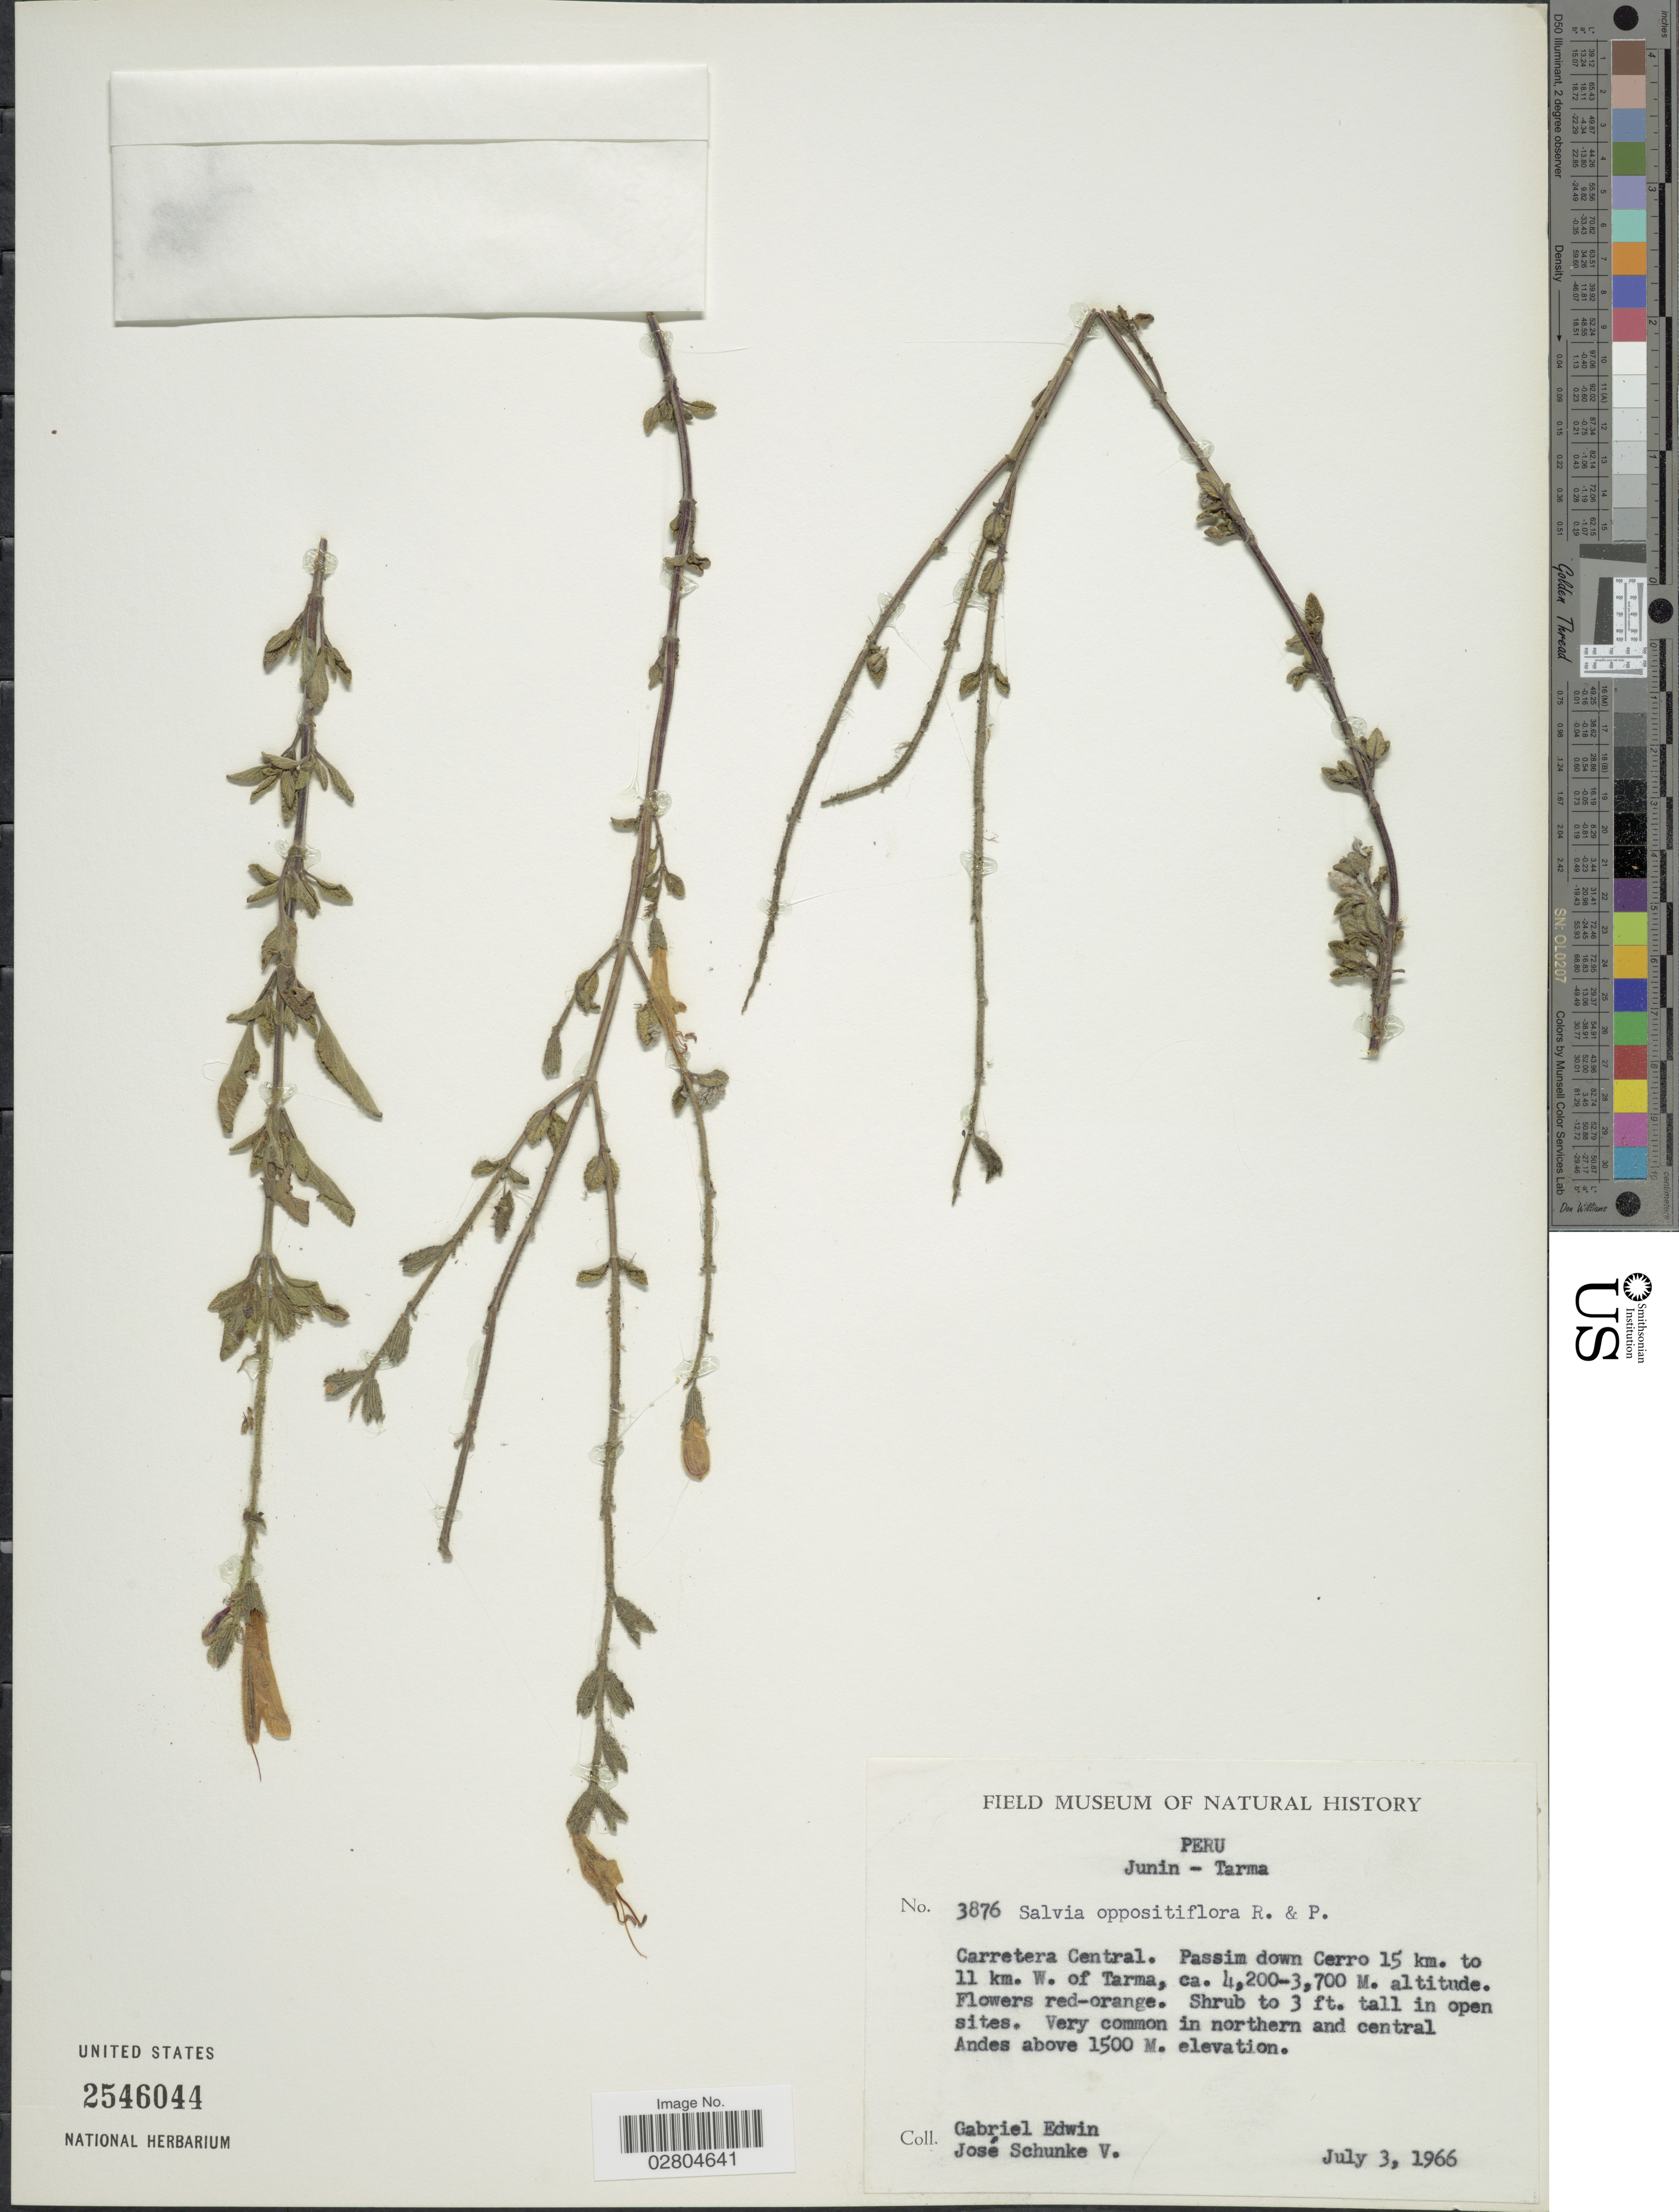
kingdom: Plantae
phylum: Tracheophyta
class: Magnoliopsida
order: Lamiales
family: Lamiaceae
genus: Salvia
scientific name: Salvia oppositiflora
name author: Ruiz & Pav.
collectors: G. Edwin & J. Schunke Vigo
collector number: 3876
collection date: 1966-07-03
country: Peru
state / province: Junín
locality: Tarma. Carretera Central. Passim down Cerro 15 km. to 11 km. W. of Tarma. Very common in northern and central Andes above 1500 M. elevation.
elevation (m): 3700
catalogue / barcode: US 2546044